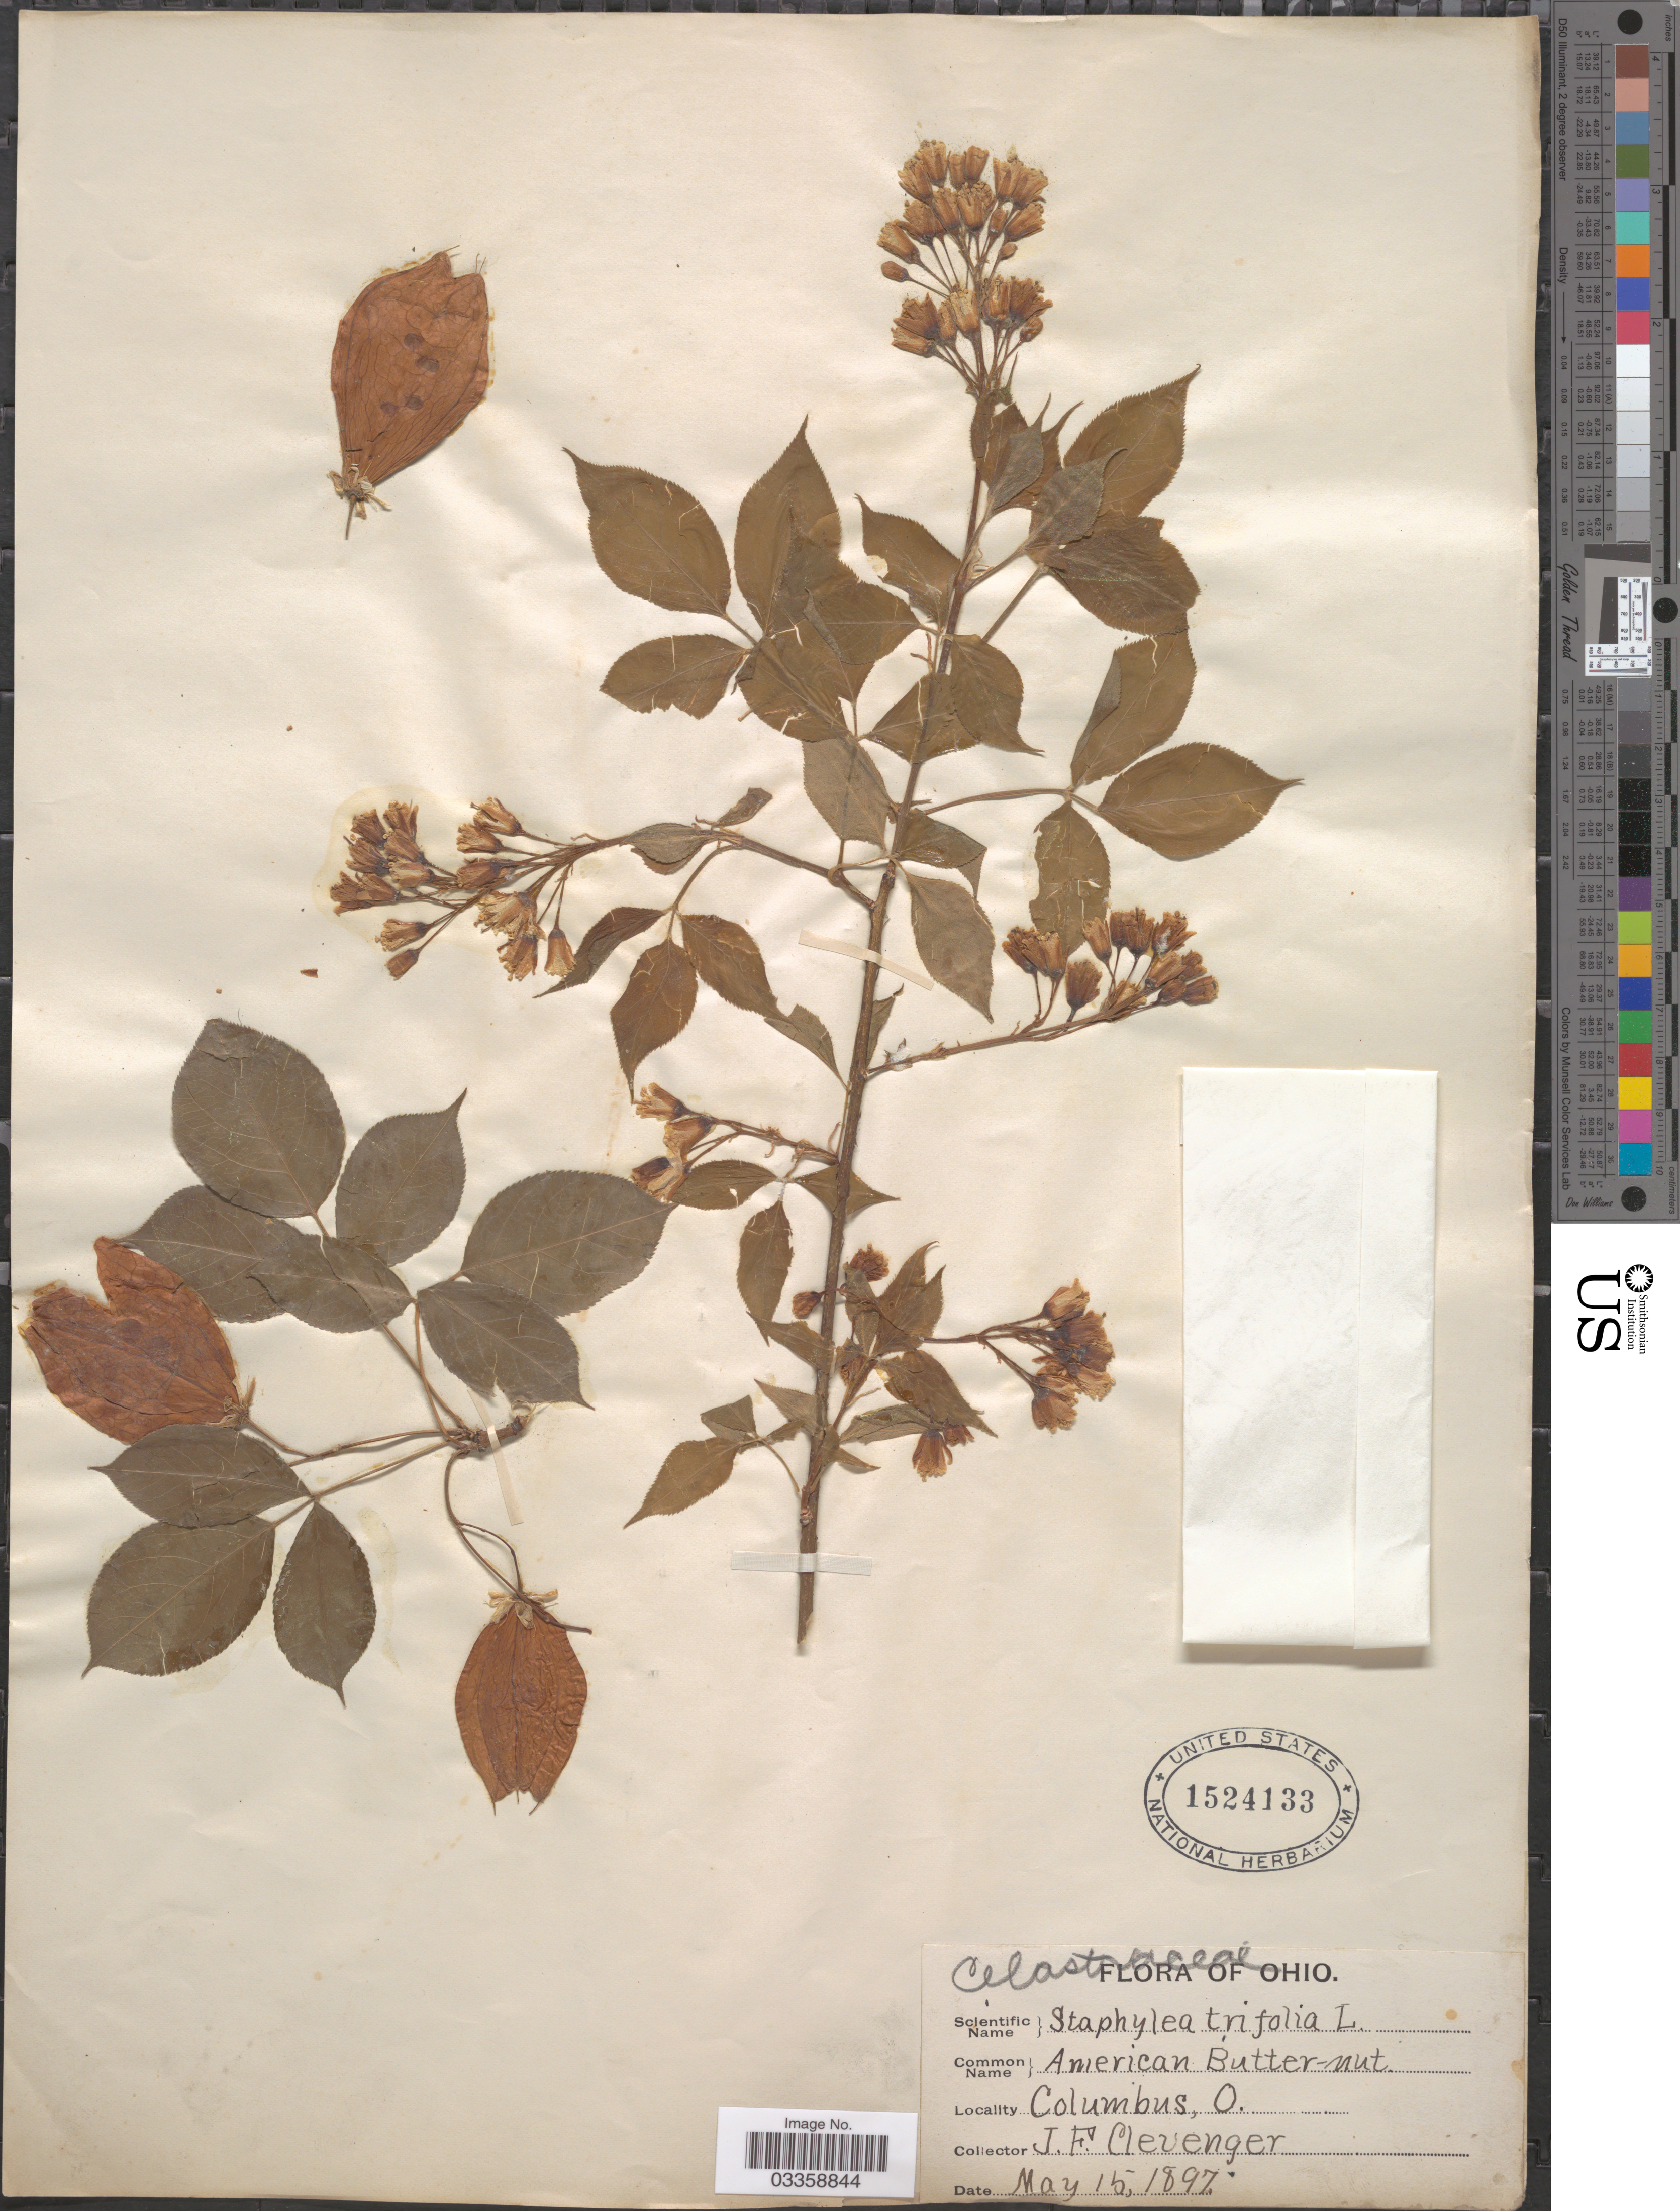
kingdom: Plantae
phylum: Tracheophyta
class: Magnoliopsida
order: Crossosomatales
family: Staphyleaceae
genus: Staphylea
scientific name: Staphylea trifolia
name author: L.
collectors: J. F. Clevenger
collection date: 1897-05-15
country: United States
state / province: Ohio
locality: Columbus.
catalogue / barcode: US 1524133